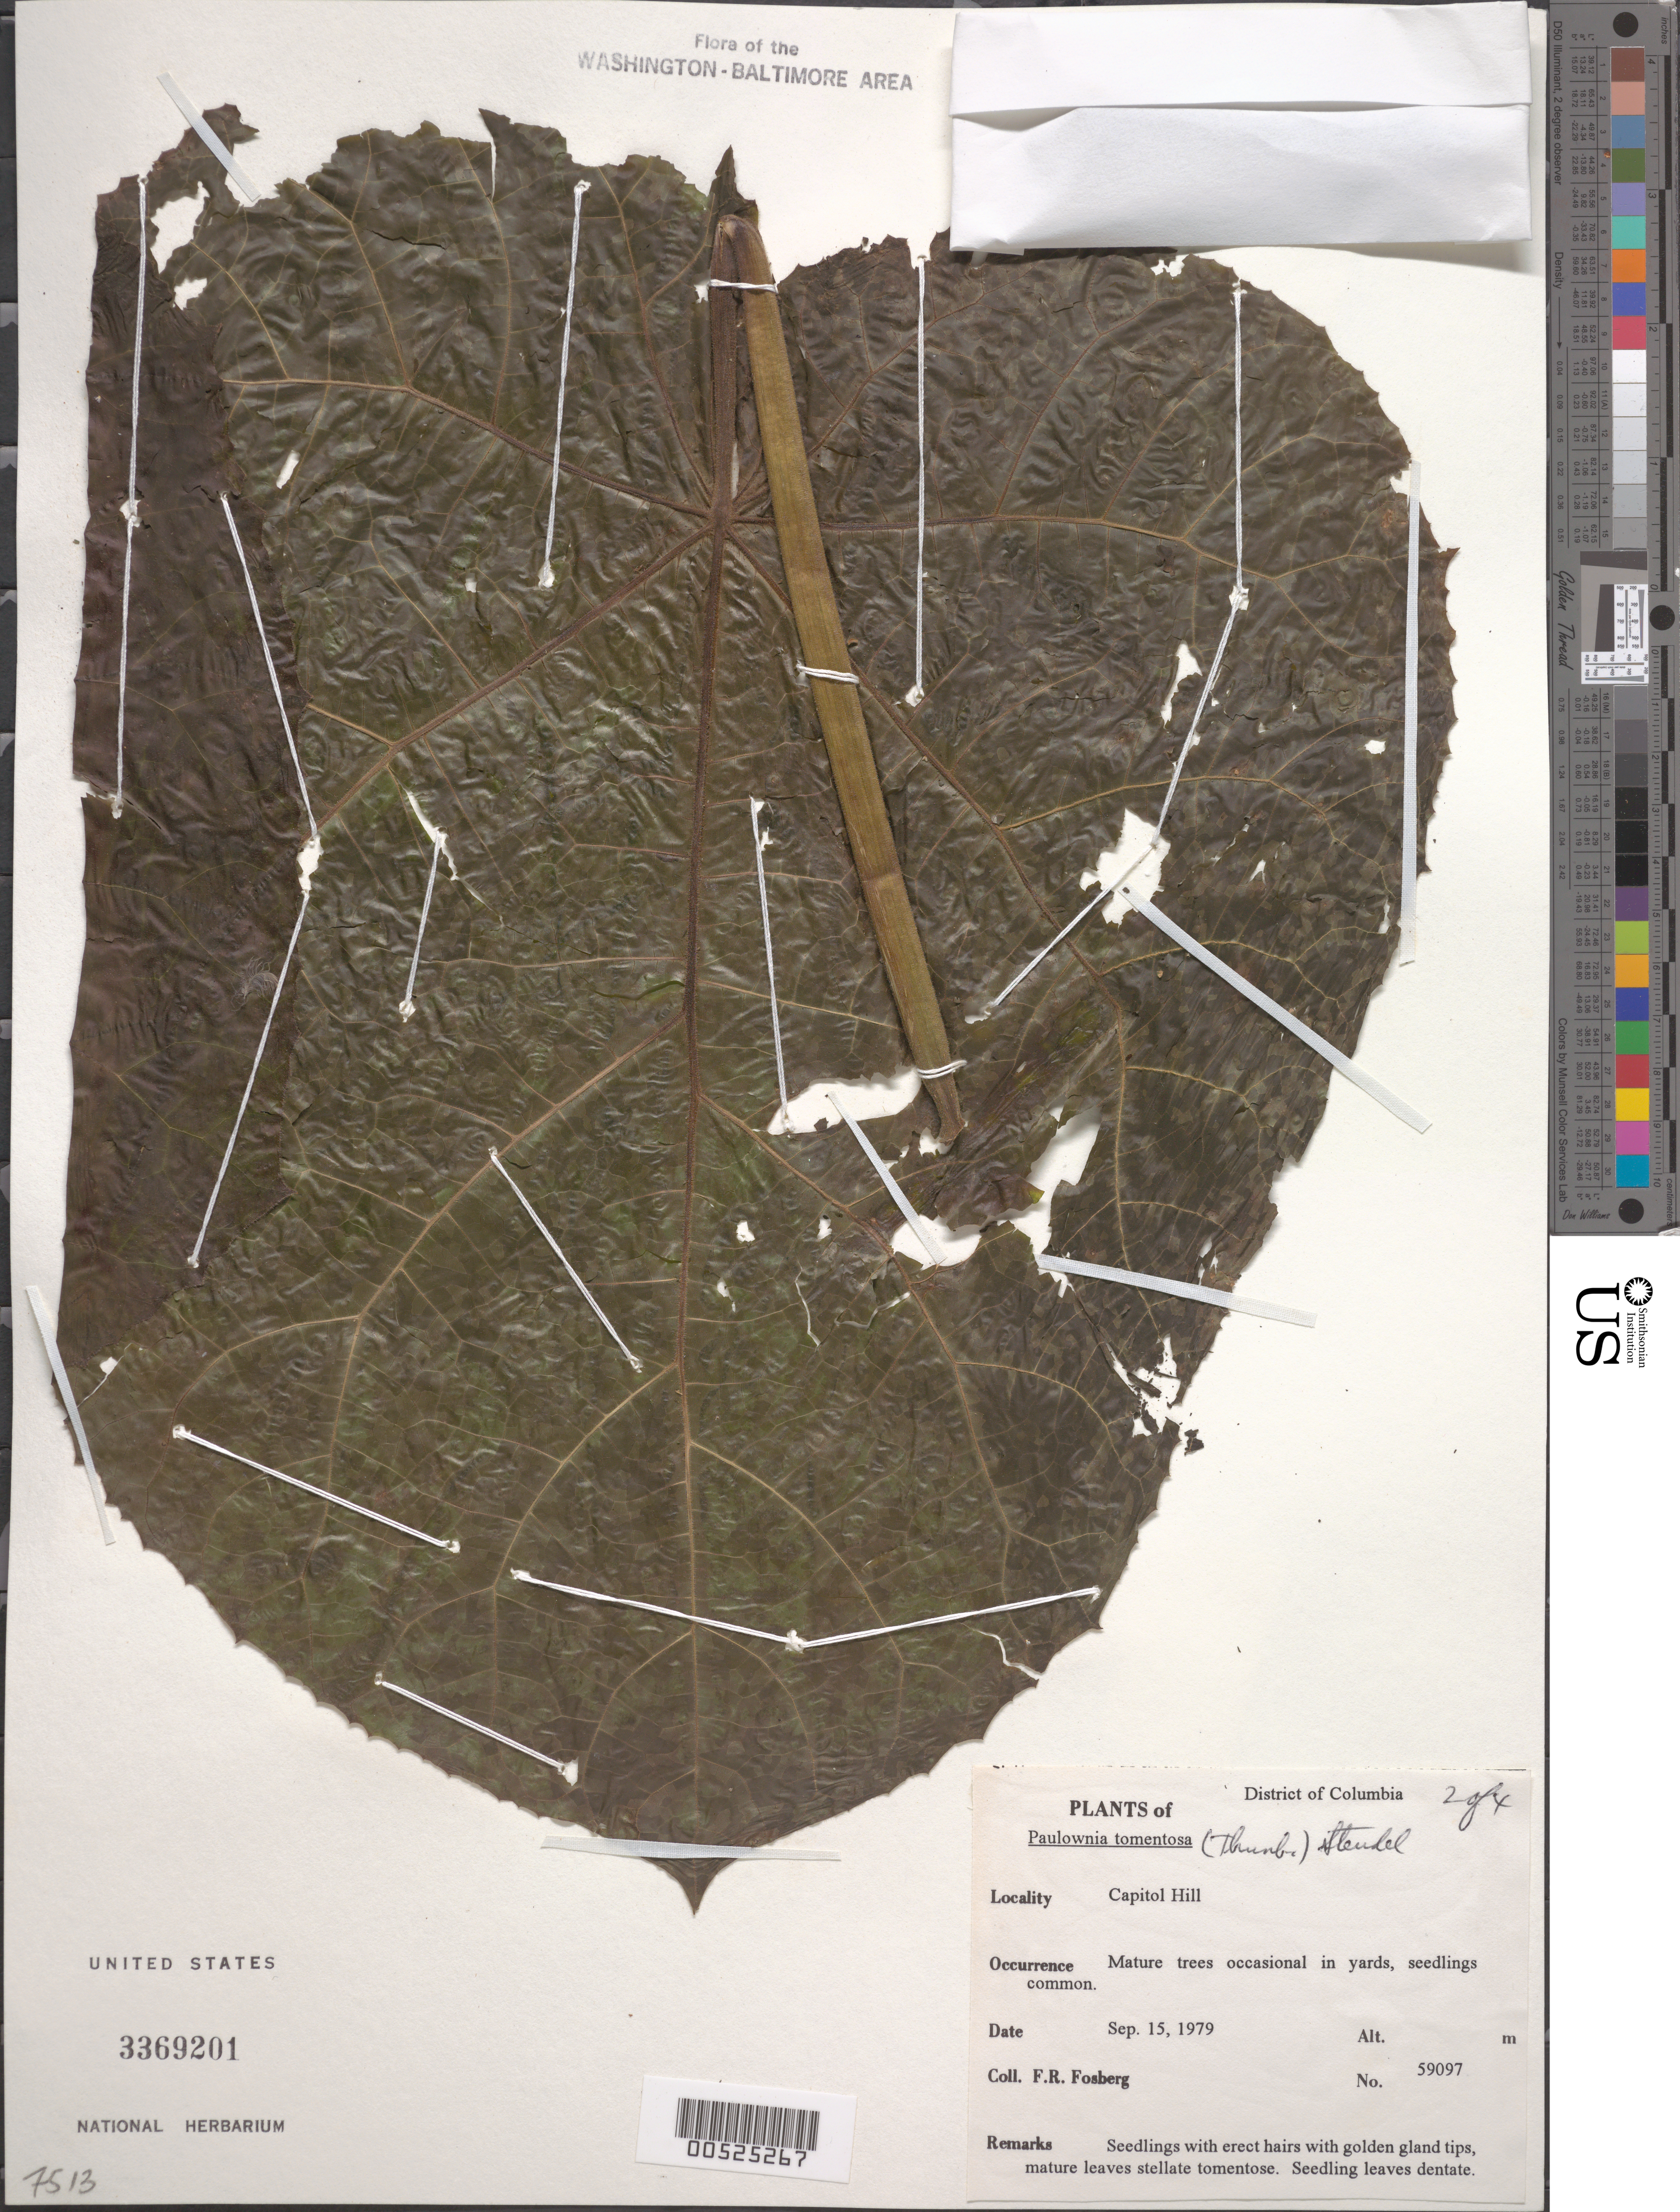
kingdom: Plantae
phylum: Tracheophyta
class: Magnoliopsida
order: Lamiales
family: Paulowniaceae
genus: Paulownia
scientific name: Paulownia tomentosa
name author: (Thunb.) Siebold & Zucc. ex Steud.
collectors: F. R. Fosberg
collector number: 59097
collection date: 1979-09-15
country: United States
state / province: District of Columbia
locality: Capitol Hill.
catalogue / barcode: US 3369201